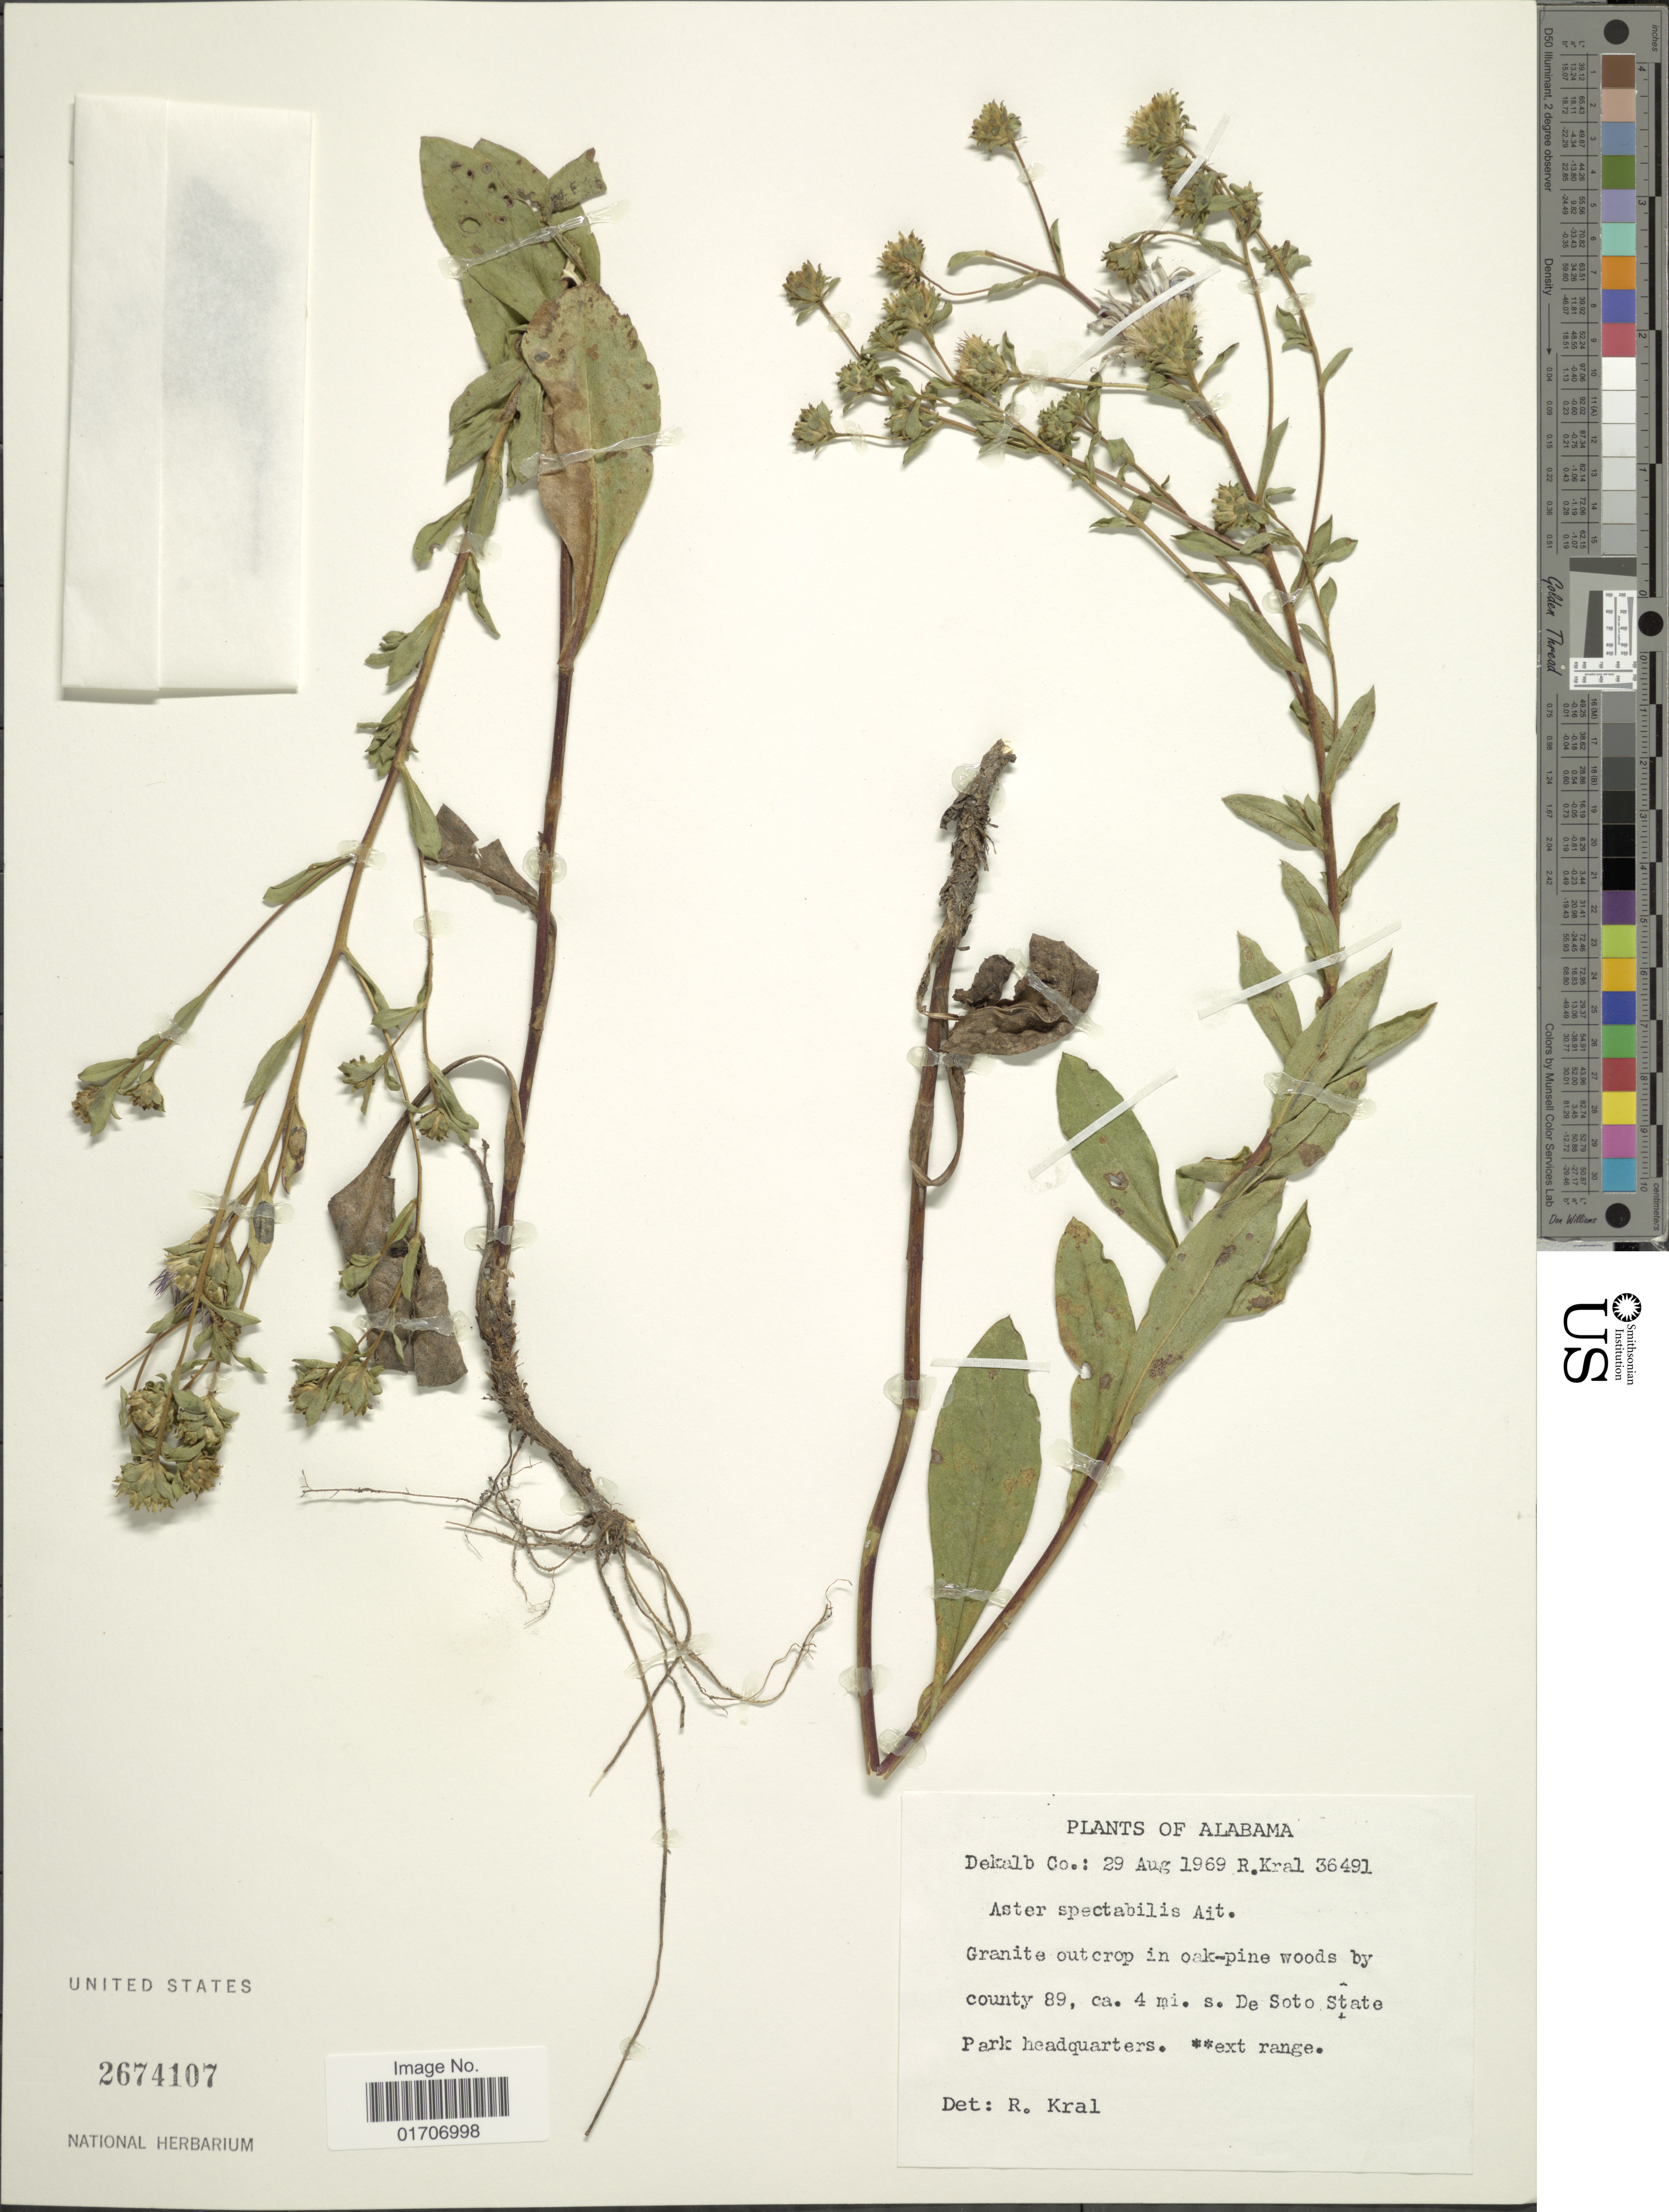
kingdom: Plantae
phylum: Tracheophyta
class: Magnoliopsida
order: Asterales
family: Asteraceae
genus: Eurybia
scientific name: Eurybia spectabilis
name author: (Aiton) G.L. Nesom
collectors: R. Kral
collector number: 36491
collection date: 1969-08-29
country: United States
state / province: Alabama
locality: Dekalb Co. Granite outcrop in oak-pine woods by county 89, ca. 4 mi. s. De Soto State Park headquarters.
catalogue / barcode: US 2674107